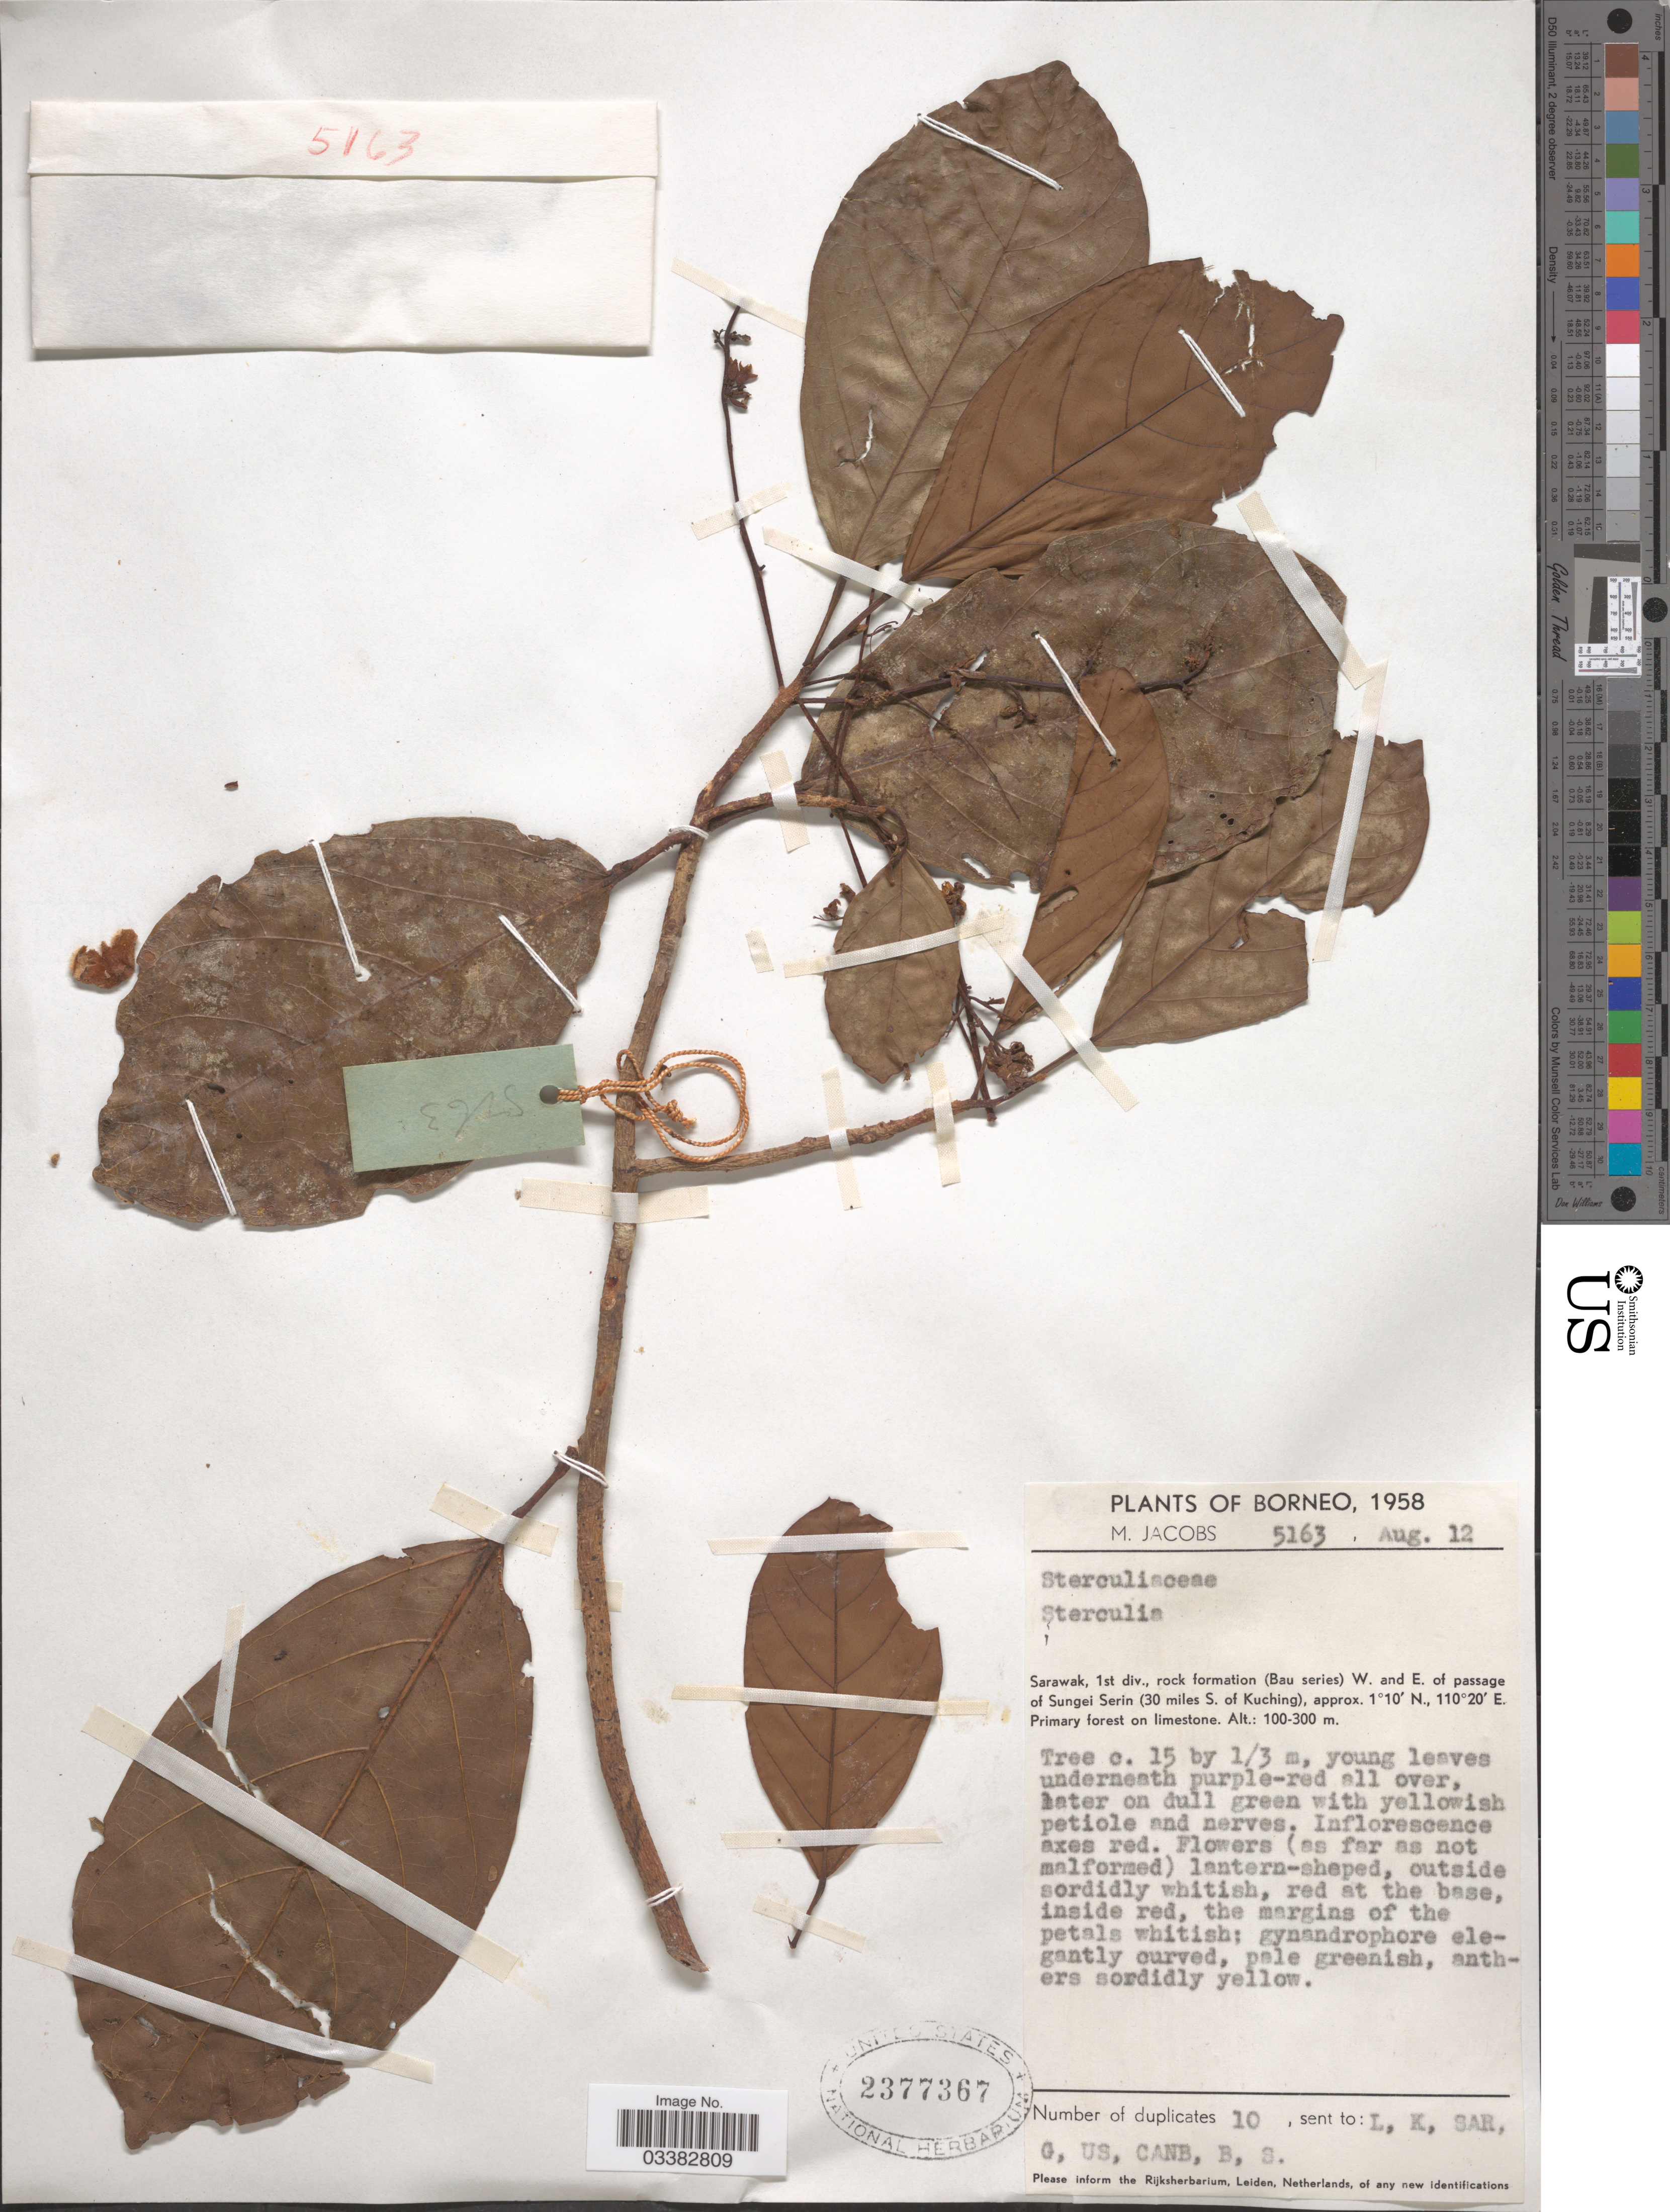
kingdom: Plantae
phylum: Tracheophyta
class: Magnoliopsida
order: Malvales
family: Malvaceae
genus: Sterculia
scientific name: Sterculia sp.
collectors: M. Jacobs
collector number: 5163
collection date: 1958-08-12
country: Malaysia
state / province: Sarawak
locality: Borneo. Sarawak, 1st div., rock formation (Bau series) W. and E. of passage of Sungei Serin (30 miles S. of Kuching).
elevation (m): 100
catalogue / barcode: US 2377367